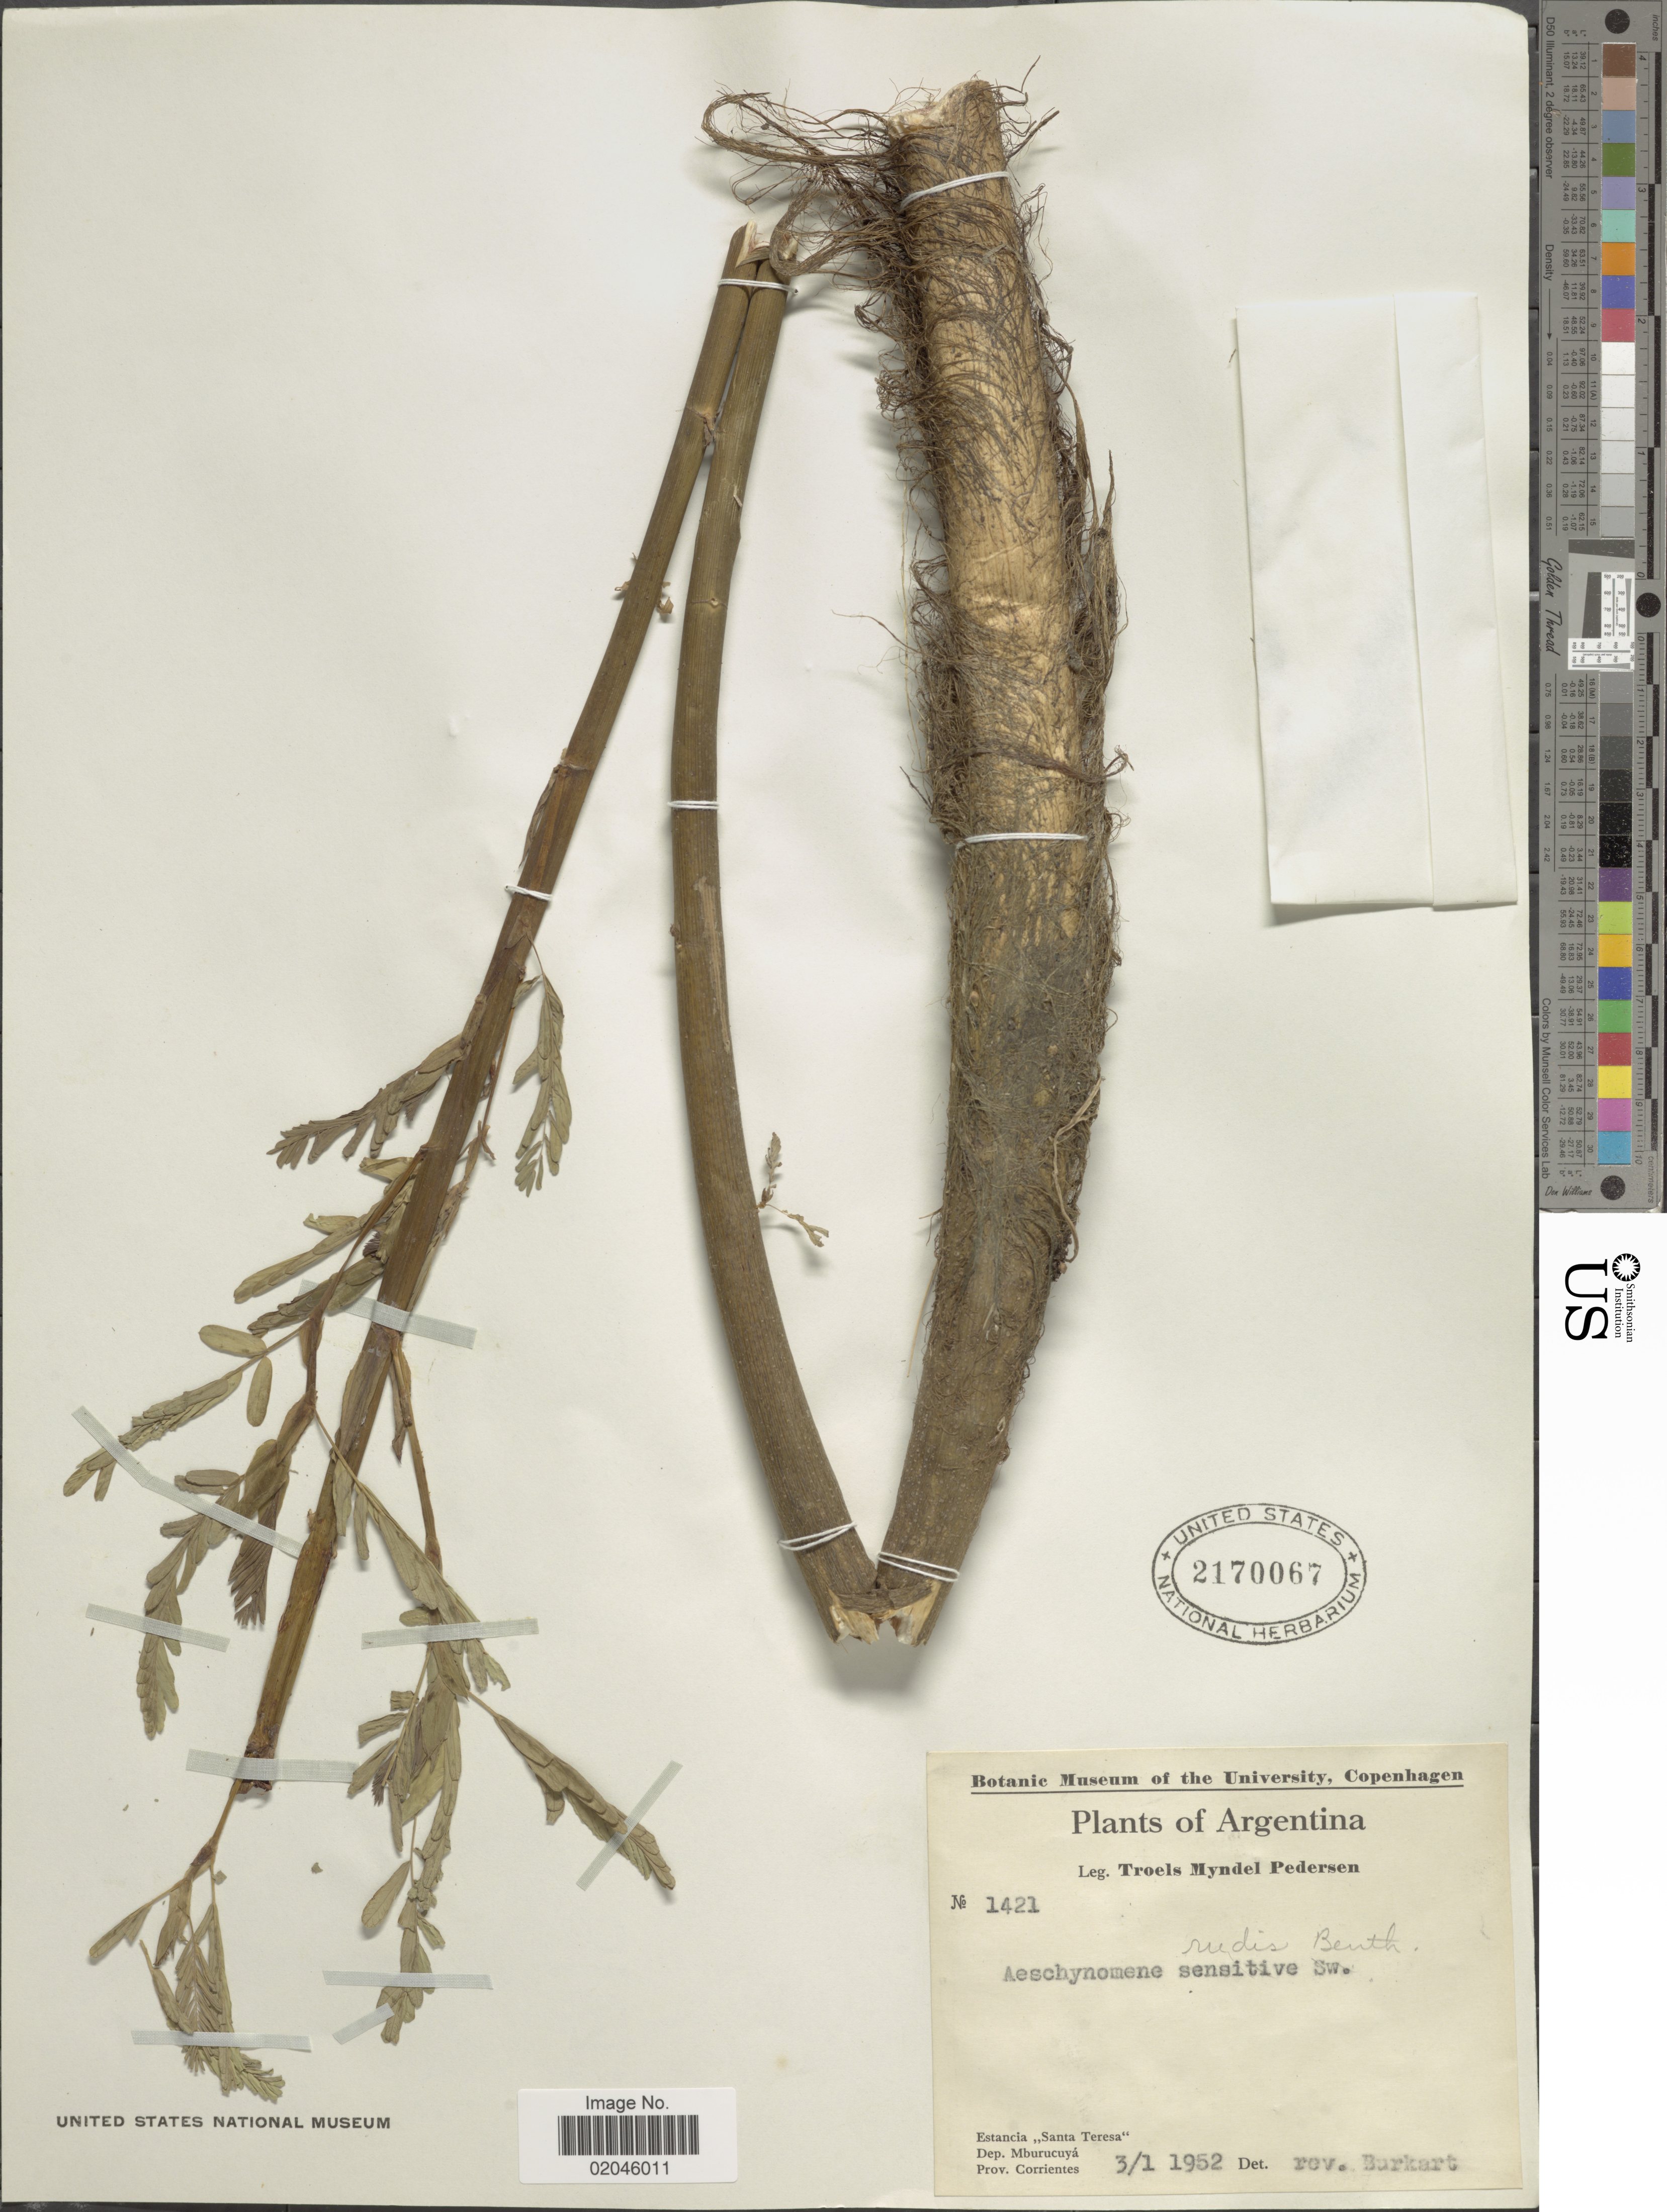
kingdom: Plantae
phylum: Tracheophyta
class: Magnoliopsida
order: Fabales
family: Fabaceae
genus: Aeschynomene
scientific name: Aeschynomene rudis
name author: Benth.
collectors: T. Pederson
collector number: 1421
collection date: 1952-01-03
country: Argentina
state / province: Corrientes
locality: Estancia "Santa Teresa" Dep. Mburucuya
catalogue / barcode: US 2170067